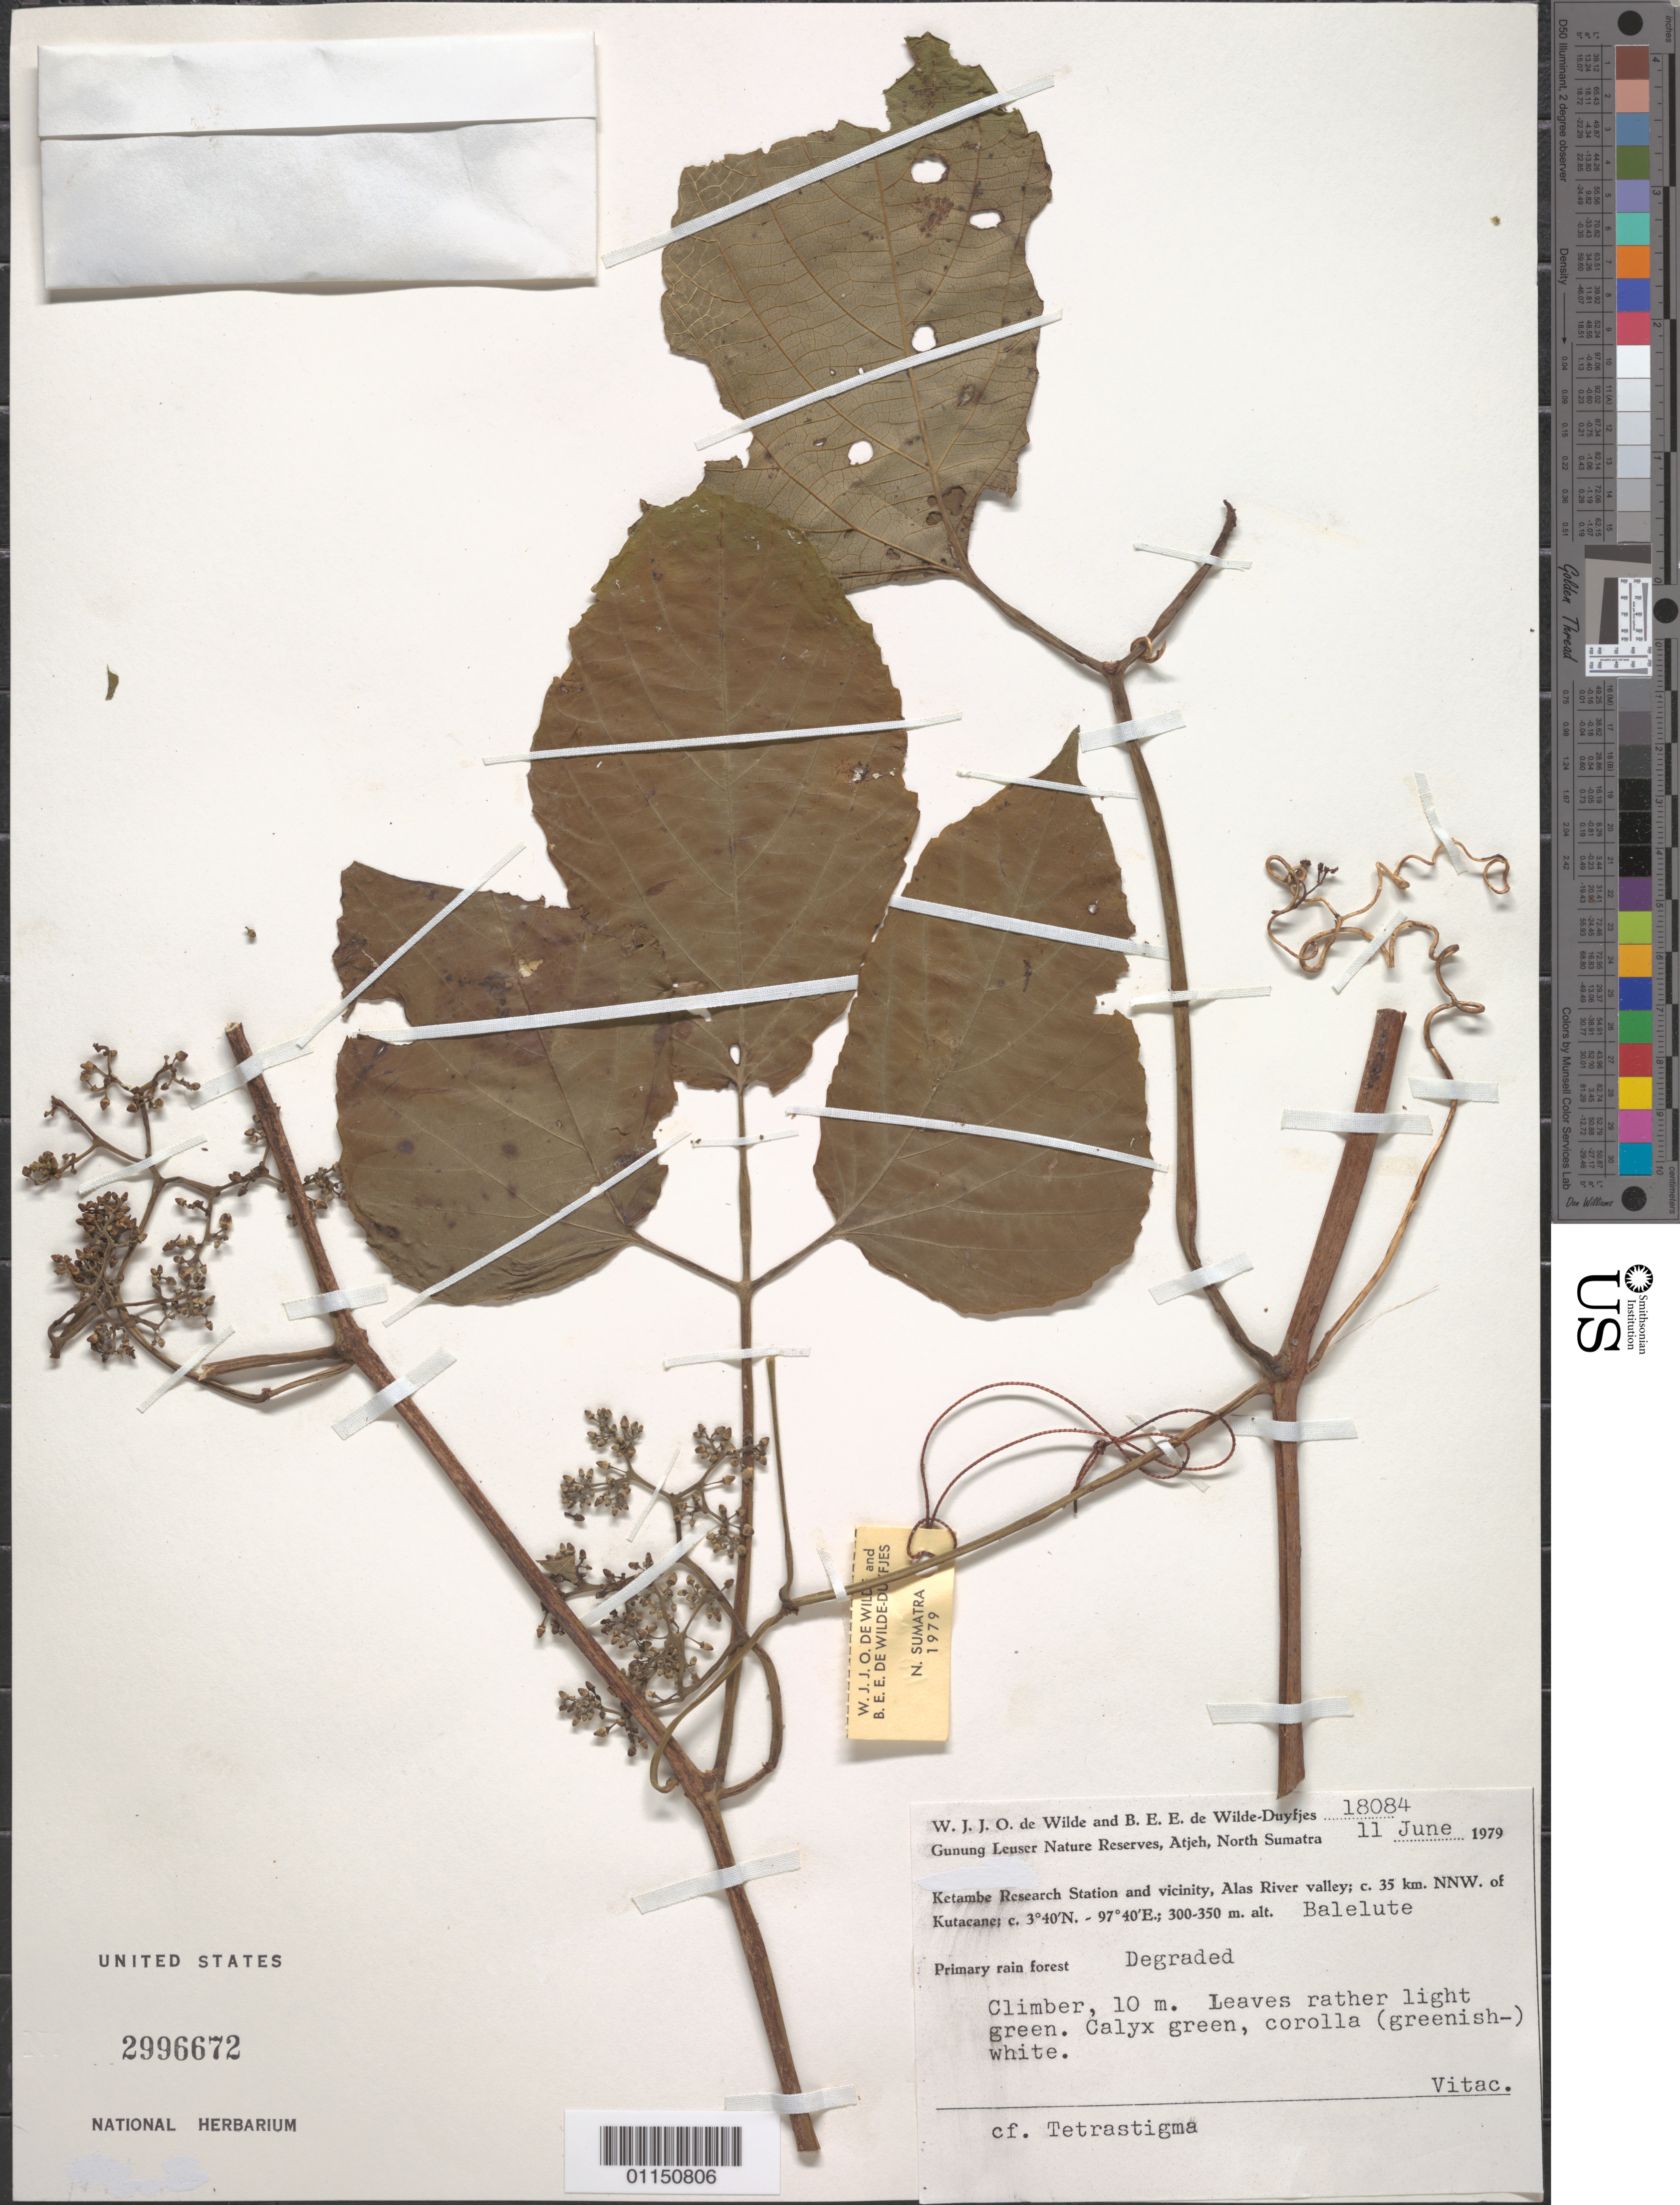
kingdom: Plantae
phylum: Tracheophyta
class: Magnoliopsida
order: Vitales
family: Vitaceae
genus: Tetrastigma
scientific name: Tetrastigma sp.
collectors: W. J. de Wilde & B. E. de Wilde-Duyfjes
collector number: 18084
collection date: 1979-06-11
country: Indonesia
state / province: Sumatra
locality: Gunung Leuser Nature Reserve, Atjeh. Ketambe Research Station and vicinity, Alas River valley; c. 35 km NNW of Kutacane. Balelute.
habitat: Primary rain forest. Climber.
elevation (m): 300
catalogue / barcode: US 2996672